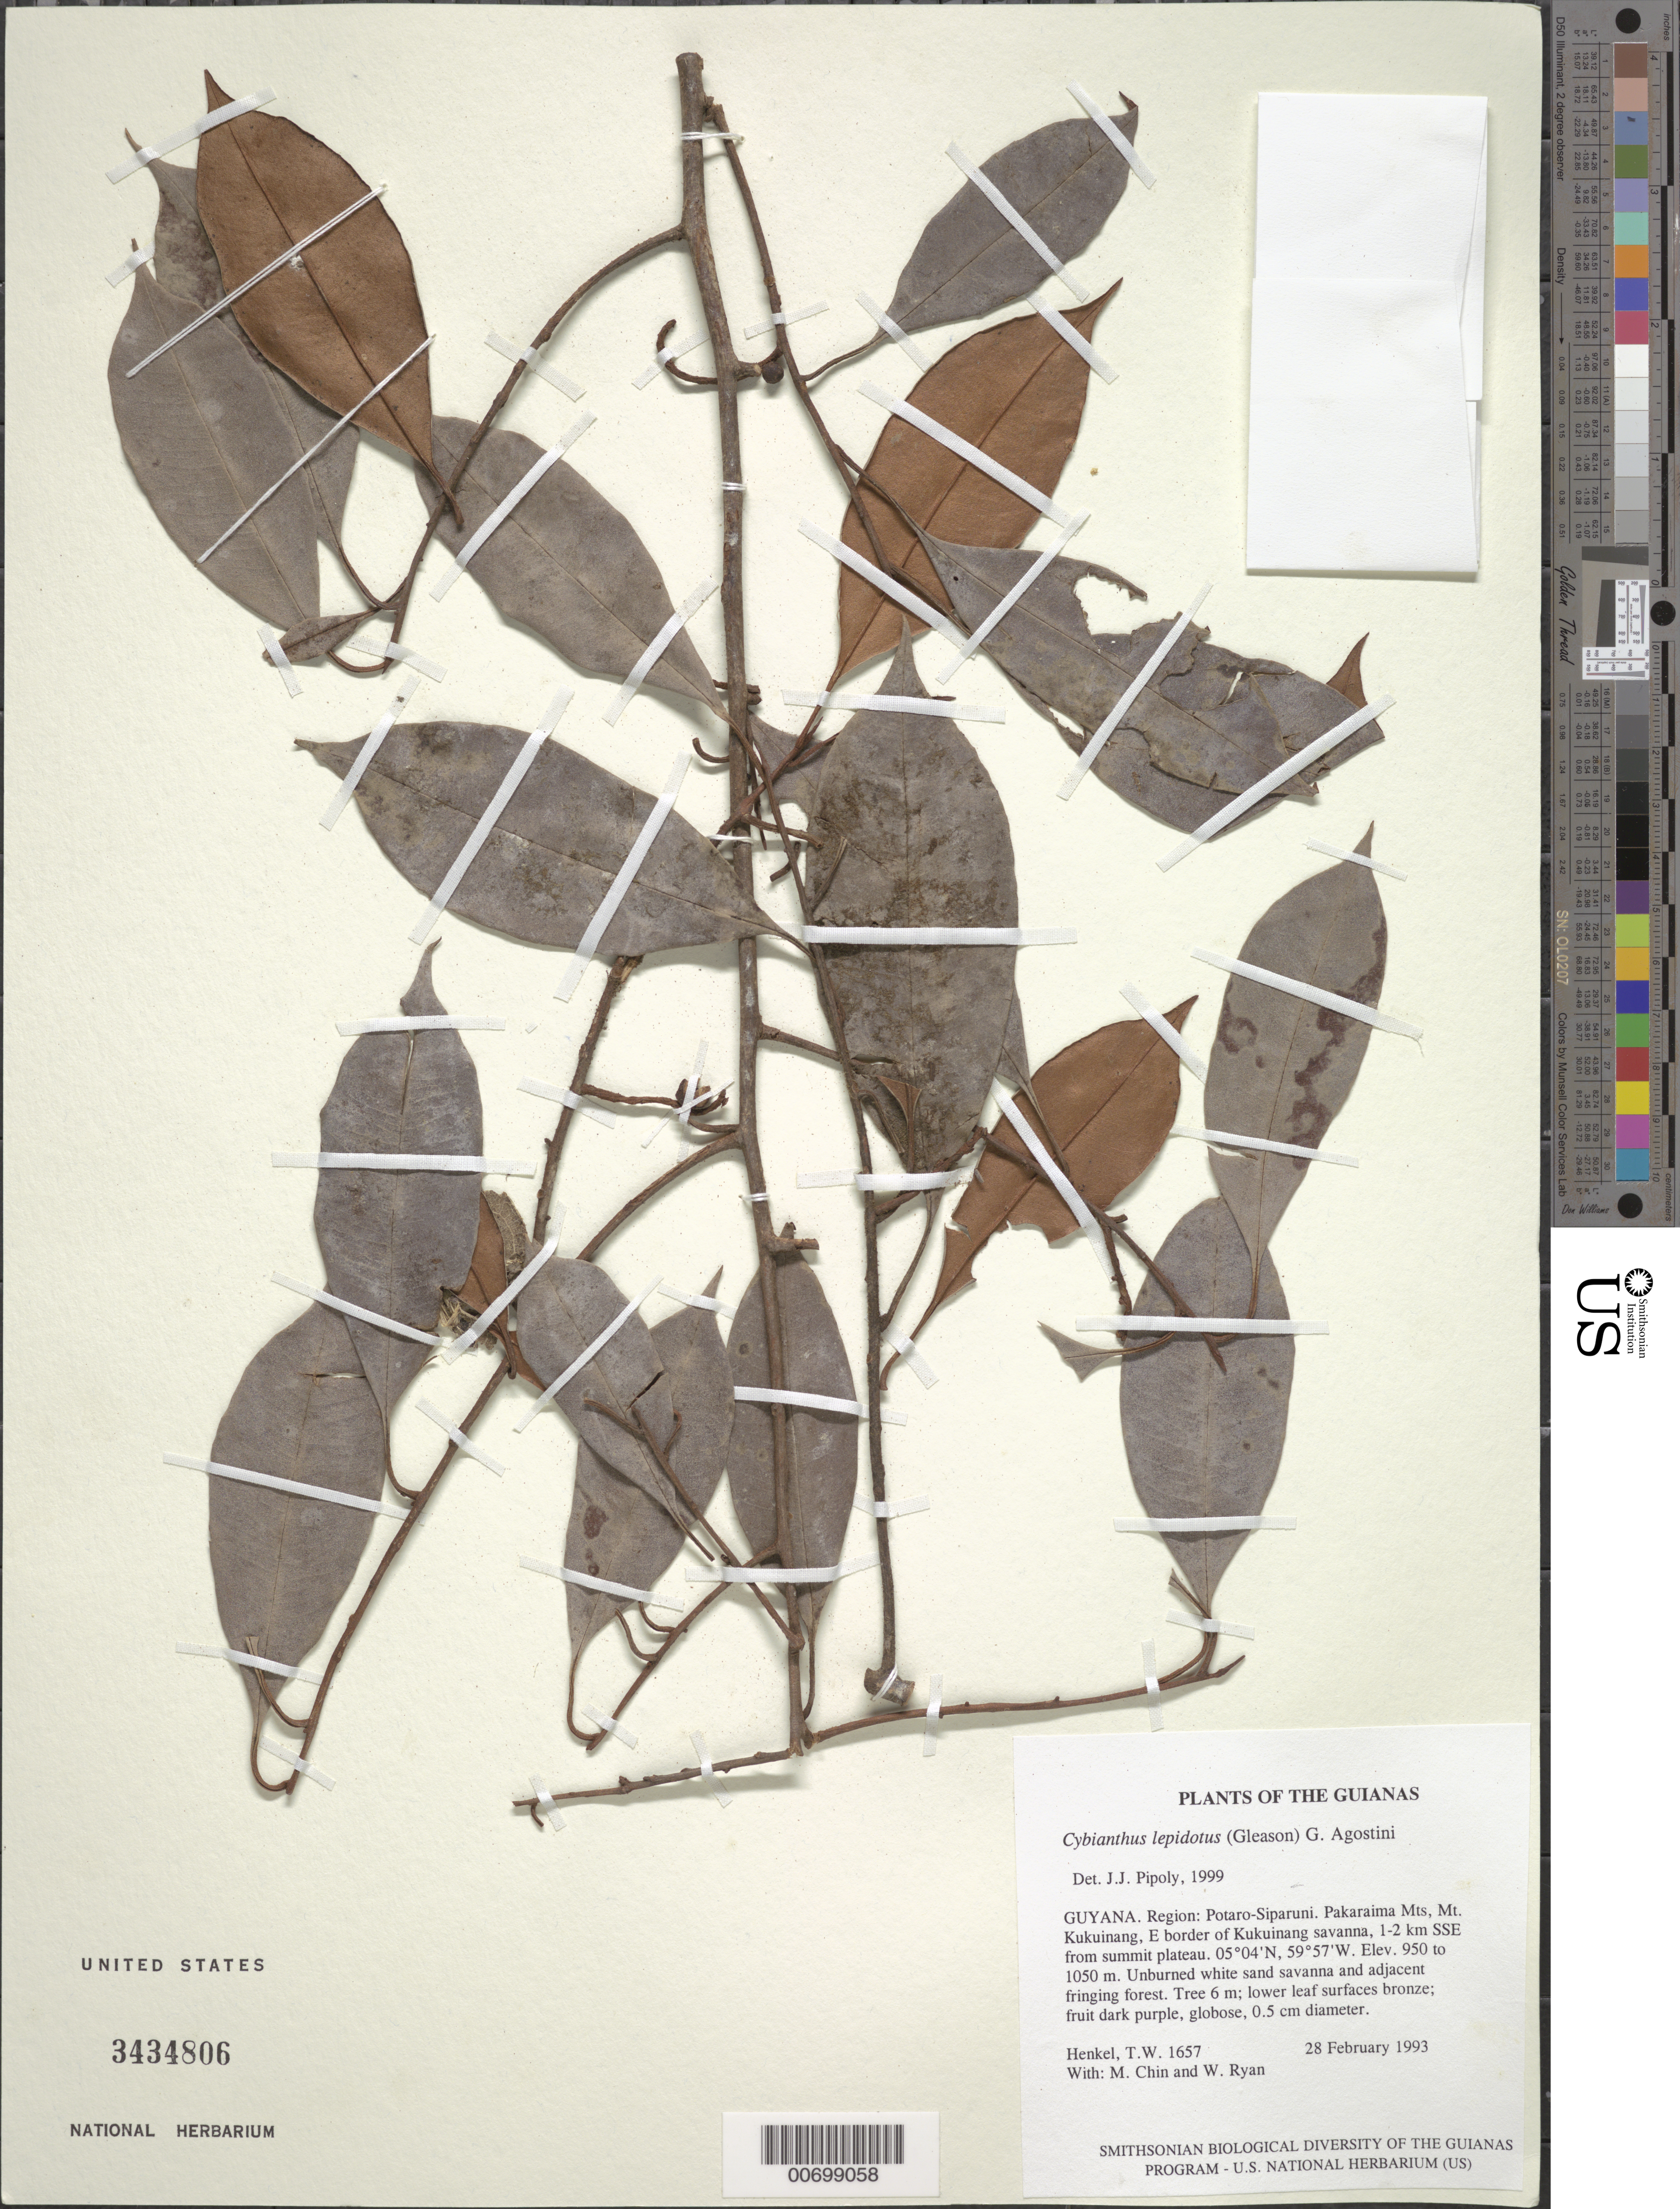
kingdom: Plantae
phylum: Tracheophyta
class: Magnoliopsida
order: Ericales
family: Primulaceae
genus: Cybianthus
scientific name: Cybianthus lepidotus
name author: (Gleason) G. Agostini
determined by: Pipoly, J. J., III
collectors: T. Henkel, M. Chin & W. Ryan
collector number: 1657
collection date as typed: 28 February 1993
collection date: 1993-02-28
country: Guyana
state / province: Potaro-Siparuni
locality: Pakaraima Mts, Mt. Kukuinang, E border of Kukuinang savanna, 1-2 km SSE from summit plateau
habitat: Unburned white sand savanna and adjacent fringing forest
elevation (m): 950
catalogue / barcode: US 3434806